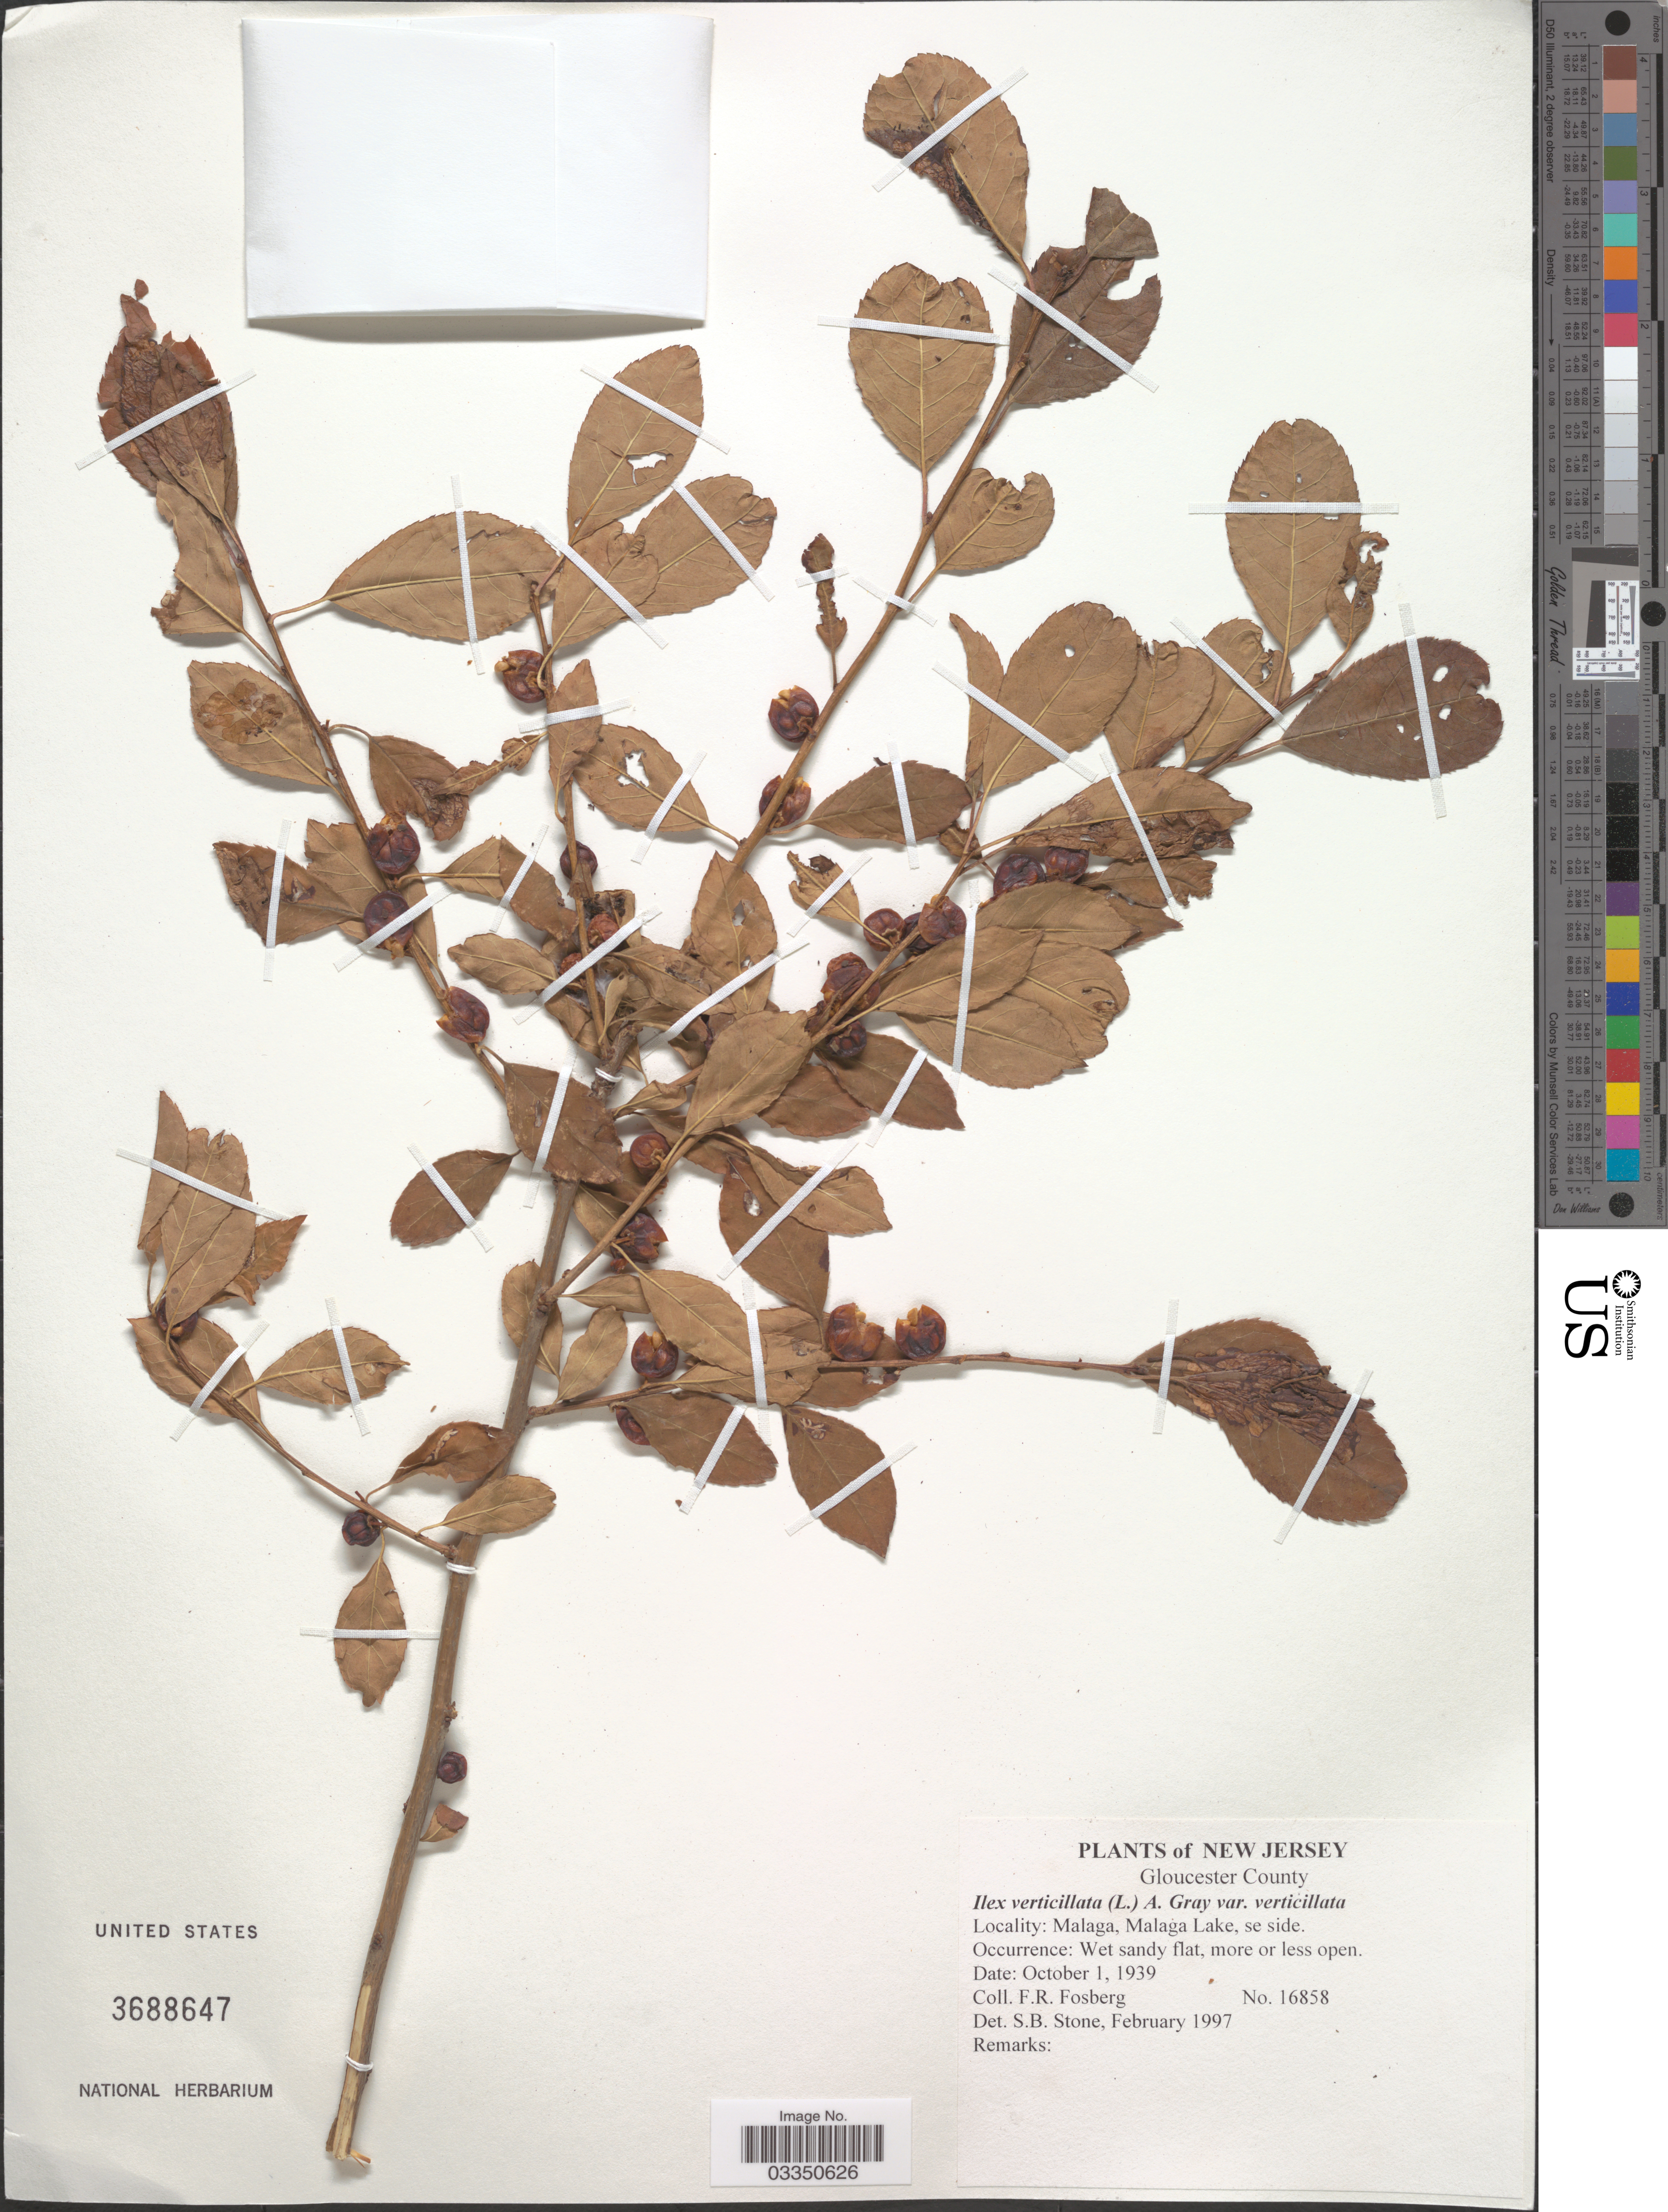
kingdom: Plantae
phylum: Tracheophyta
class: Magnoliopsida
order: Aquifoliales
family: Aquifoliaceae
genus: Ilex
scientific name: Ilex verticillata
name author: (L.) A. Gray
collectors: F. R. Fosberg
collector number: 16858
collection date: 1939-10-01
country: United States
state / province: New Jersey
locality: Gloucester County. Malaga, Malaga Lake, se side.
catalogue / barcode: US 3688647